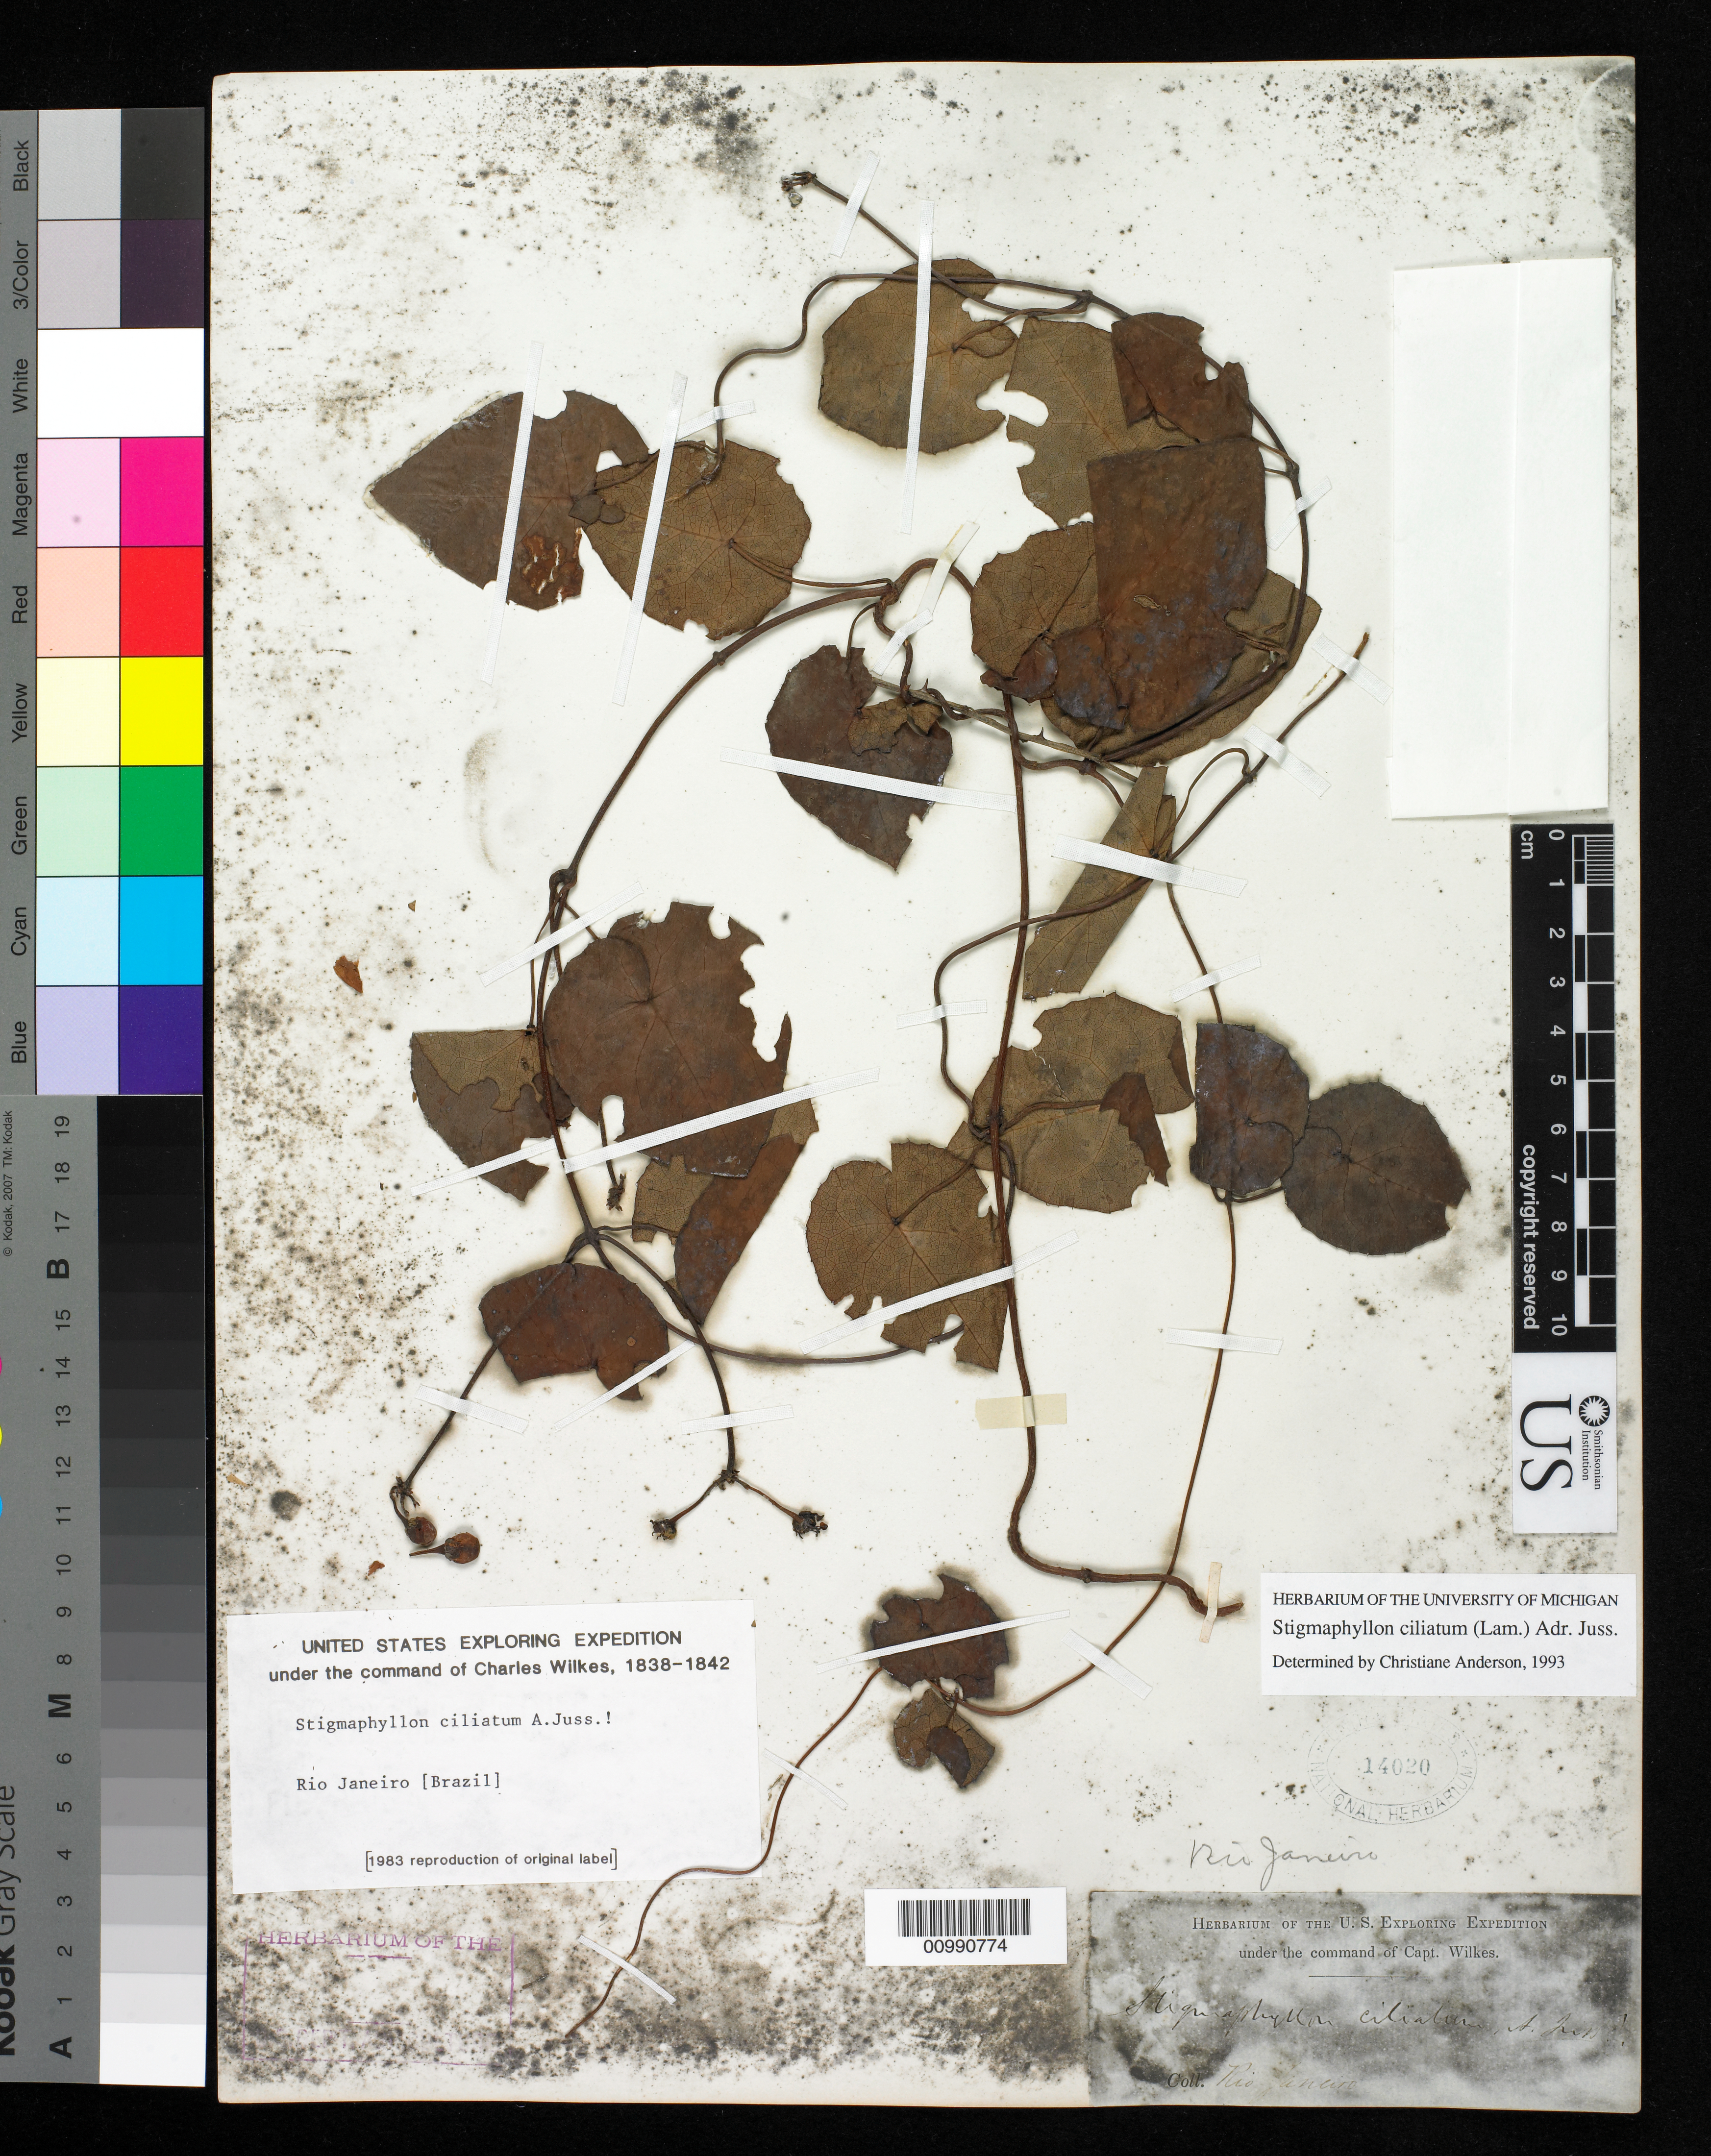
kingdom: Plantae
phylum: Tracheophyta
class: Magnoliopsida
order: Malpighiales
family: Malpighiaceae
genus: Stigmaphyllon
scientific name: Stigmaphyllon ciliatum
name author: (L.) A. Juss.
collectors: Wilkes Explor. Exped.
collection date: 1838/1842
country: Brazil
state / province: Rio de Janeiro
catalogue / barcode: US 14020